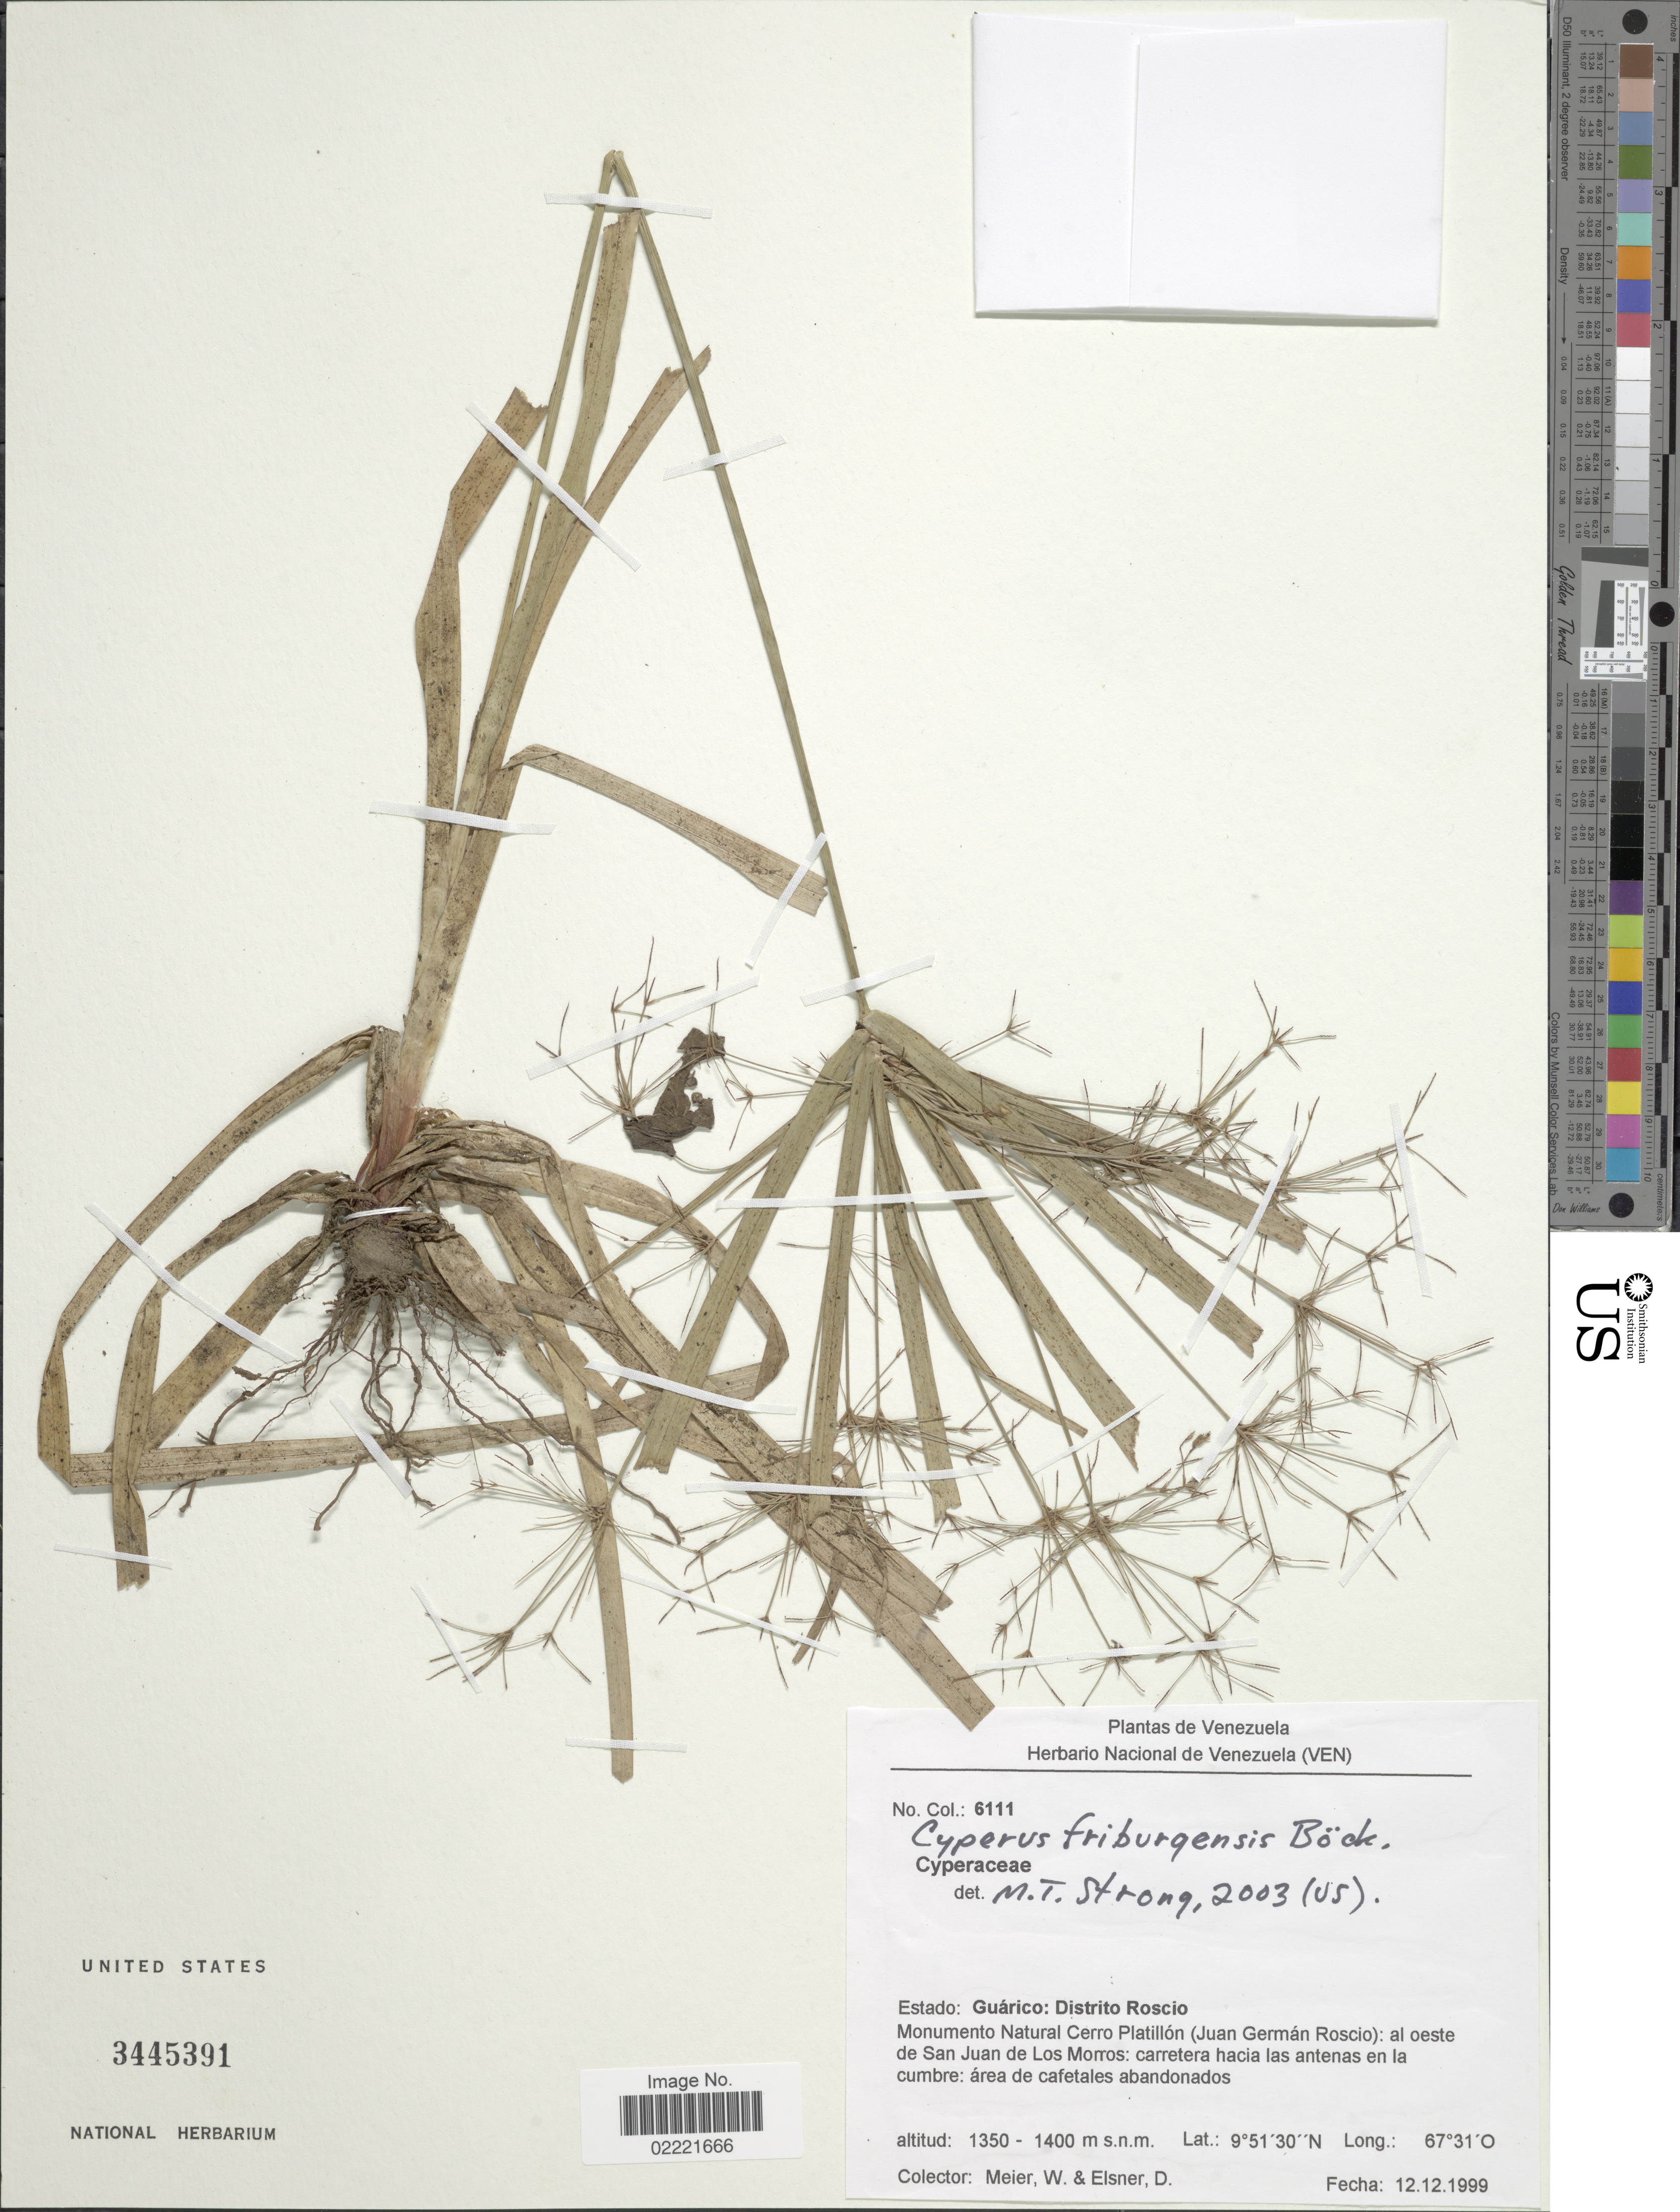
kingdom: Plantae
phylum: Tracheophyta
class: Liliopsida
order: Poales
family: Cyperaceae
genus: Cyperus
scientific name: Cyperus friburgensis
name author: Boeckeler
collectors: W. Meier & D. Elsner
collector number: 6111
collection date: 1999-12-12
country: Venezuela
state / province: Guárico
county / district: Juan Germán Roscio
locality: Distrito Roscio. Monumento Natural Cerro Platillón (Juan Germán Roscio): al oeste de San Juan de Los Morros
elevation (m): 1350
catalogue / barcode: US 3445391